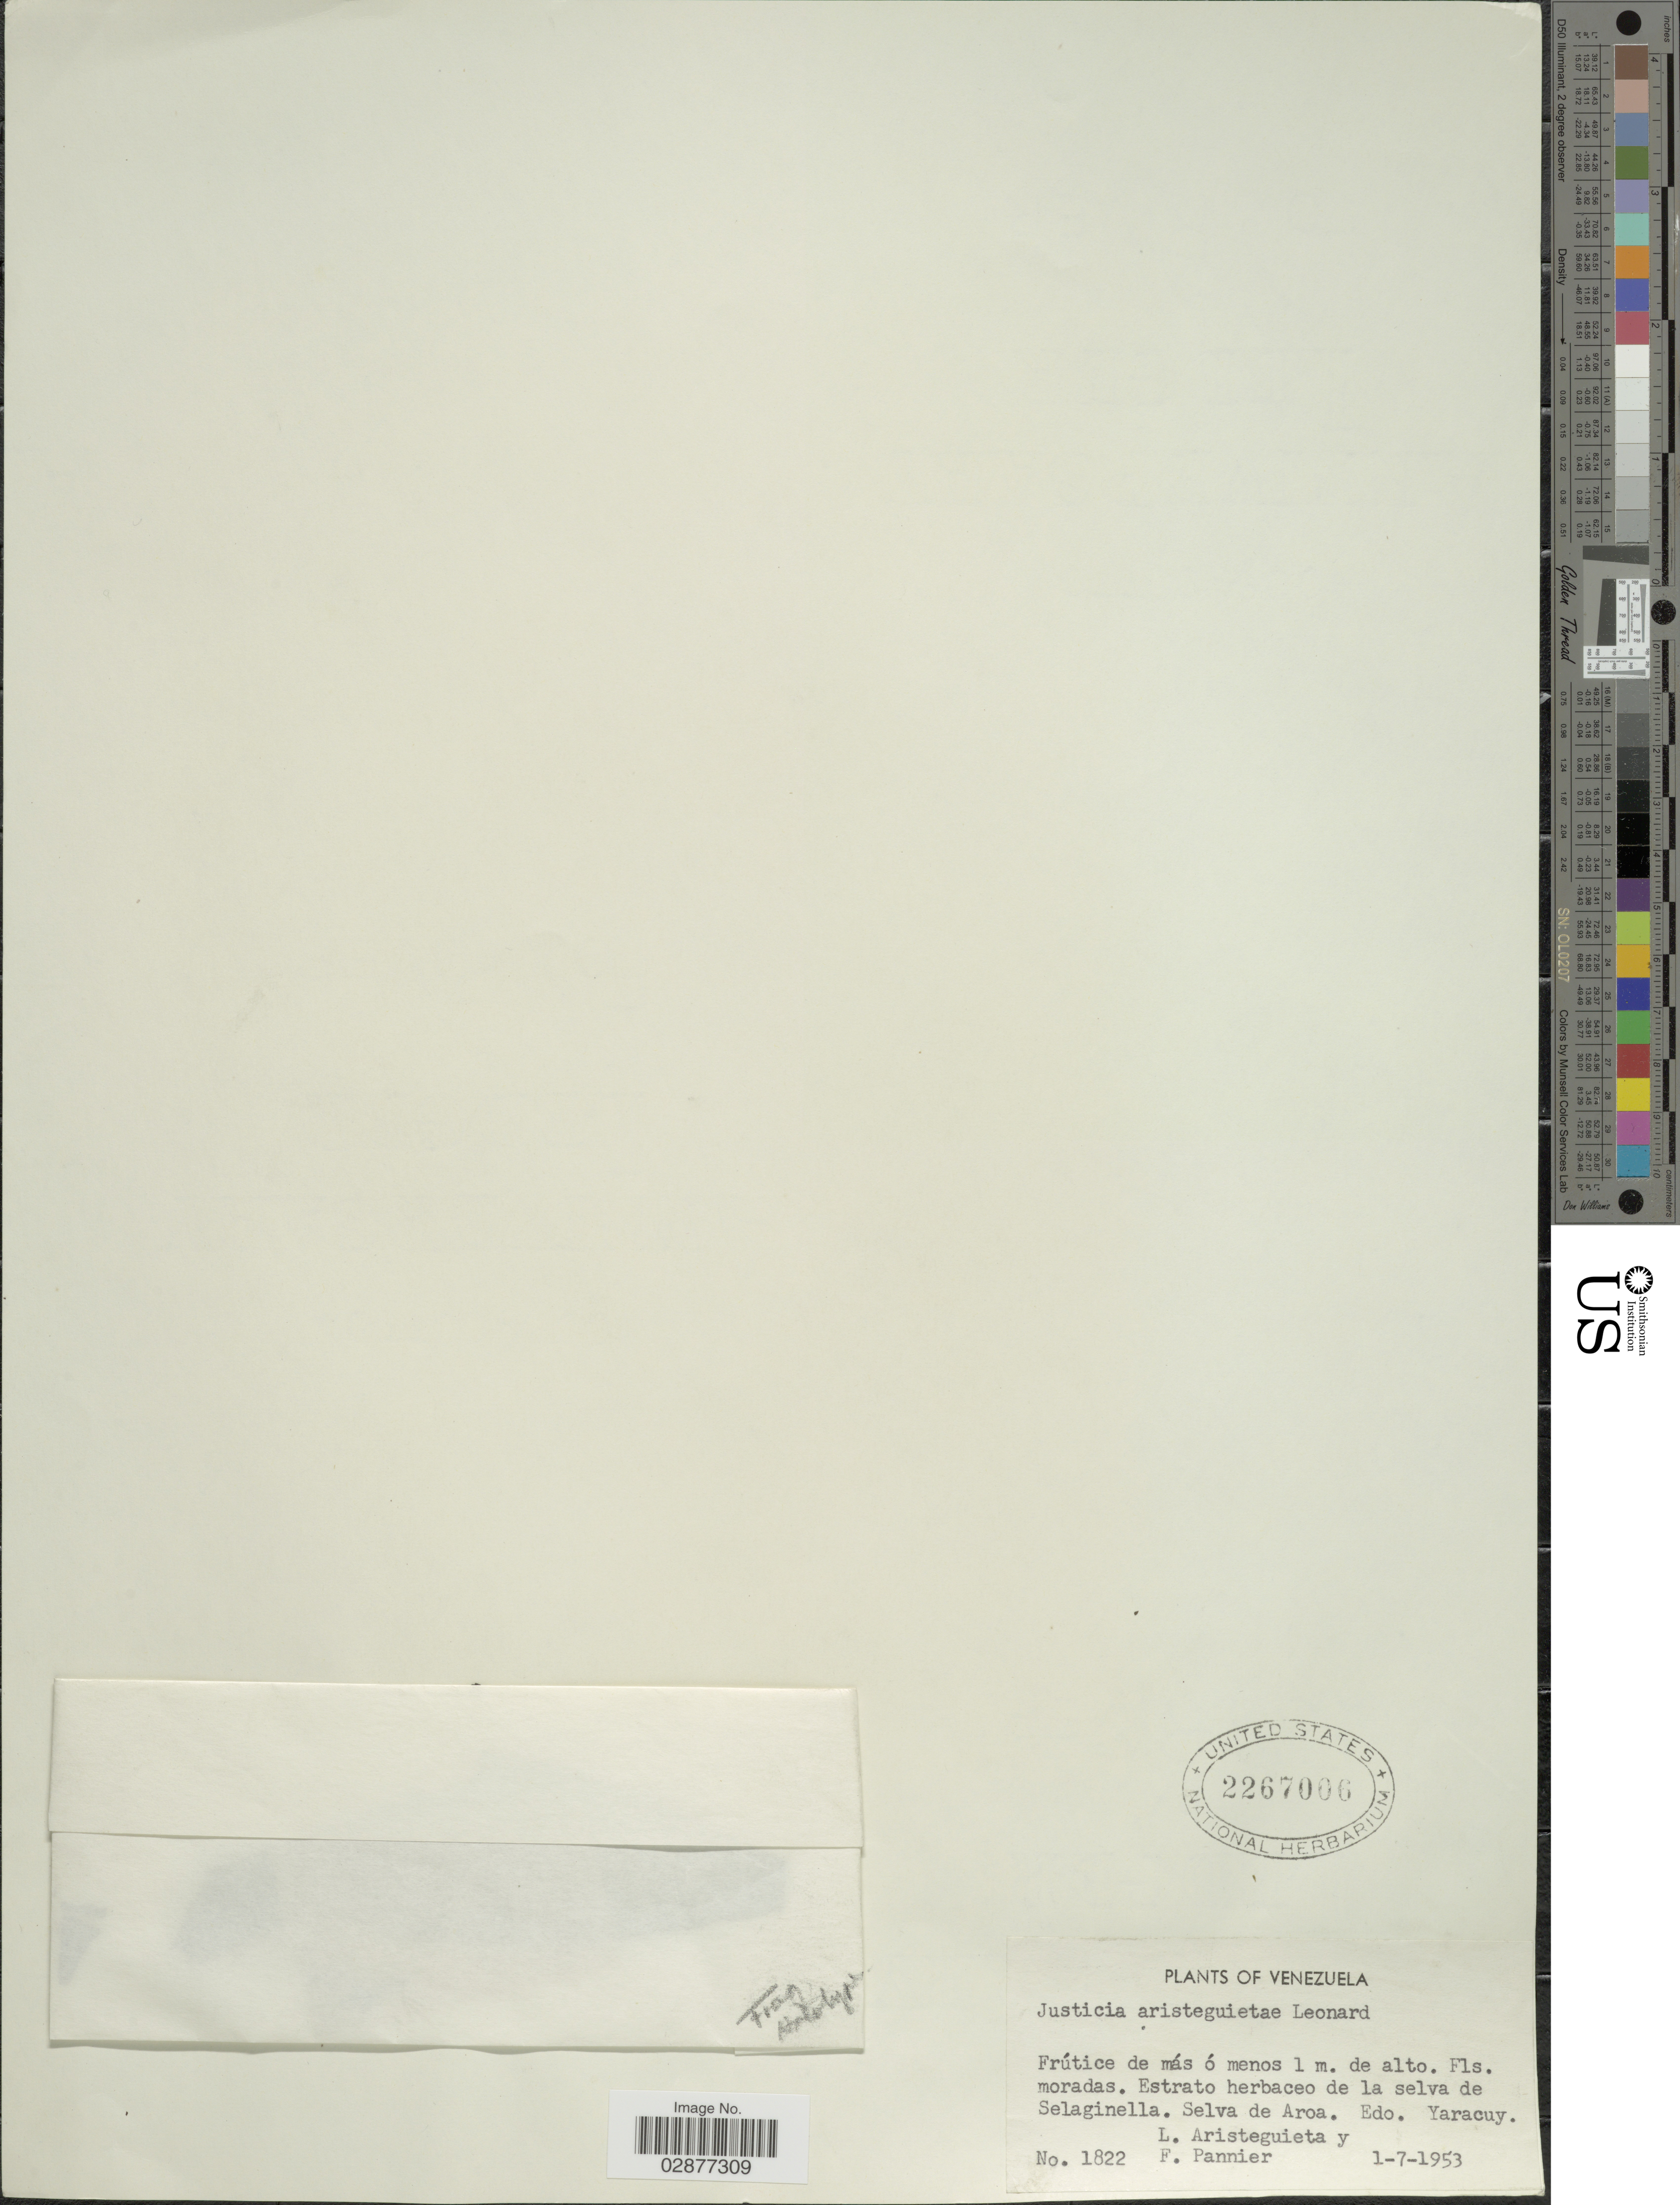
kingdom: Plantae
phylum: Tracheophyta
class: Magnoliopsida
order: Lamiales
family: Acanthaceae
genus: Justicia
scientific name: Justicia aristeguietae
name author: Leonard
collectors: L. Aristeguieta & F. Pannier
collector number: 1822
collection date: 1953-07-01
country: Venezuela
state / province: Yaracuy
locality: Estrato herbaceo de la selva de Selaginella. Selva de Aroa.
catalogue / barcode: US 2267006